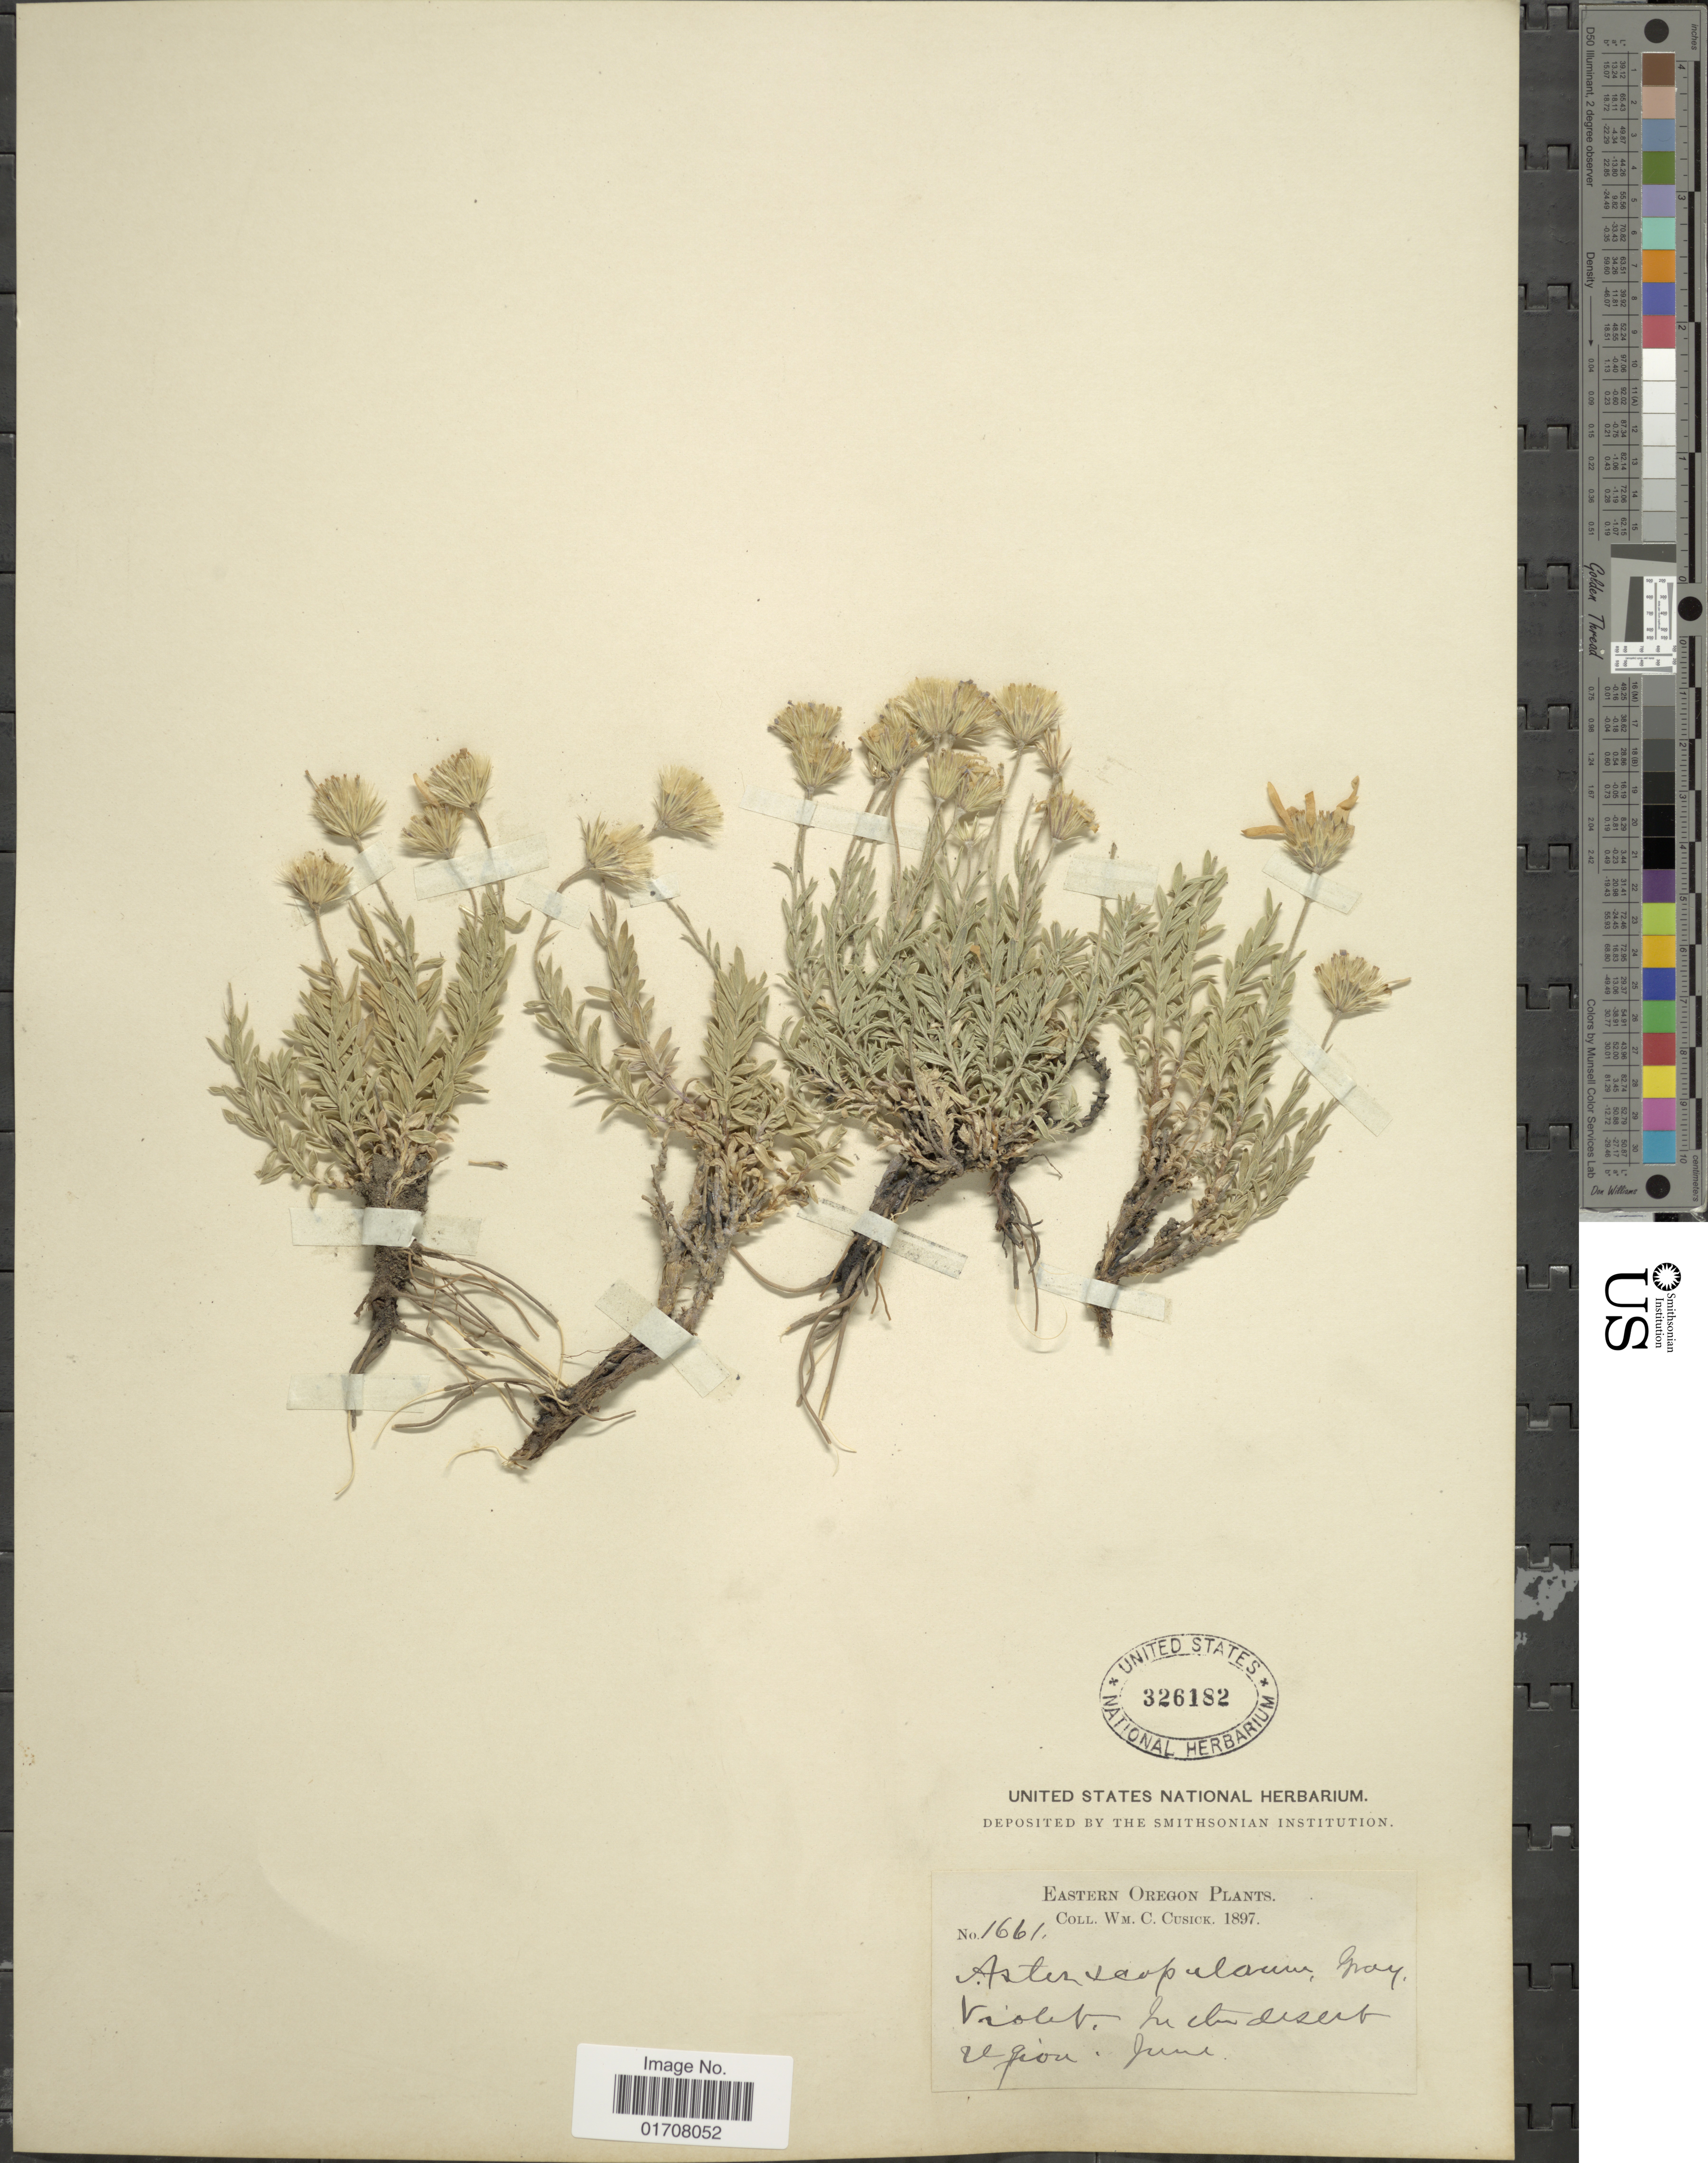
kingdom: Plantae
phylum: Tracheophyta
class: Magnoliopsida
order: Asterales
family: Asteraceae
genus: Ionactis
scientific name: Ionactis alpina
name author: (Nutt.) Greene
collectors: W. C. Cusick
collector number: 1661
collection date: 1897-06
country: United States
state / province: Oregon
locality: Eastern Oregon, In the desert region.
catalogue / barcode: US 326182